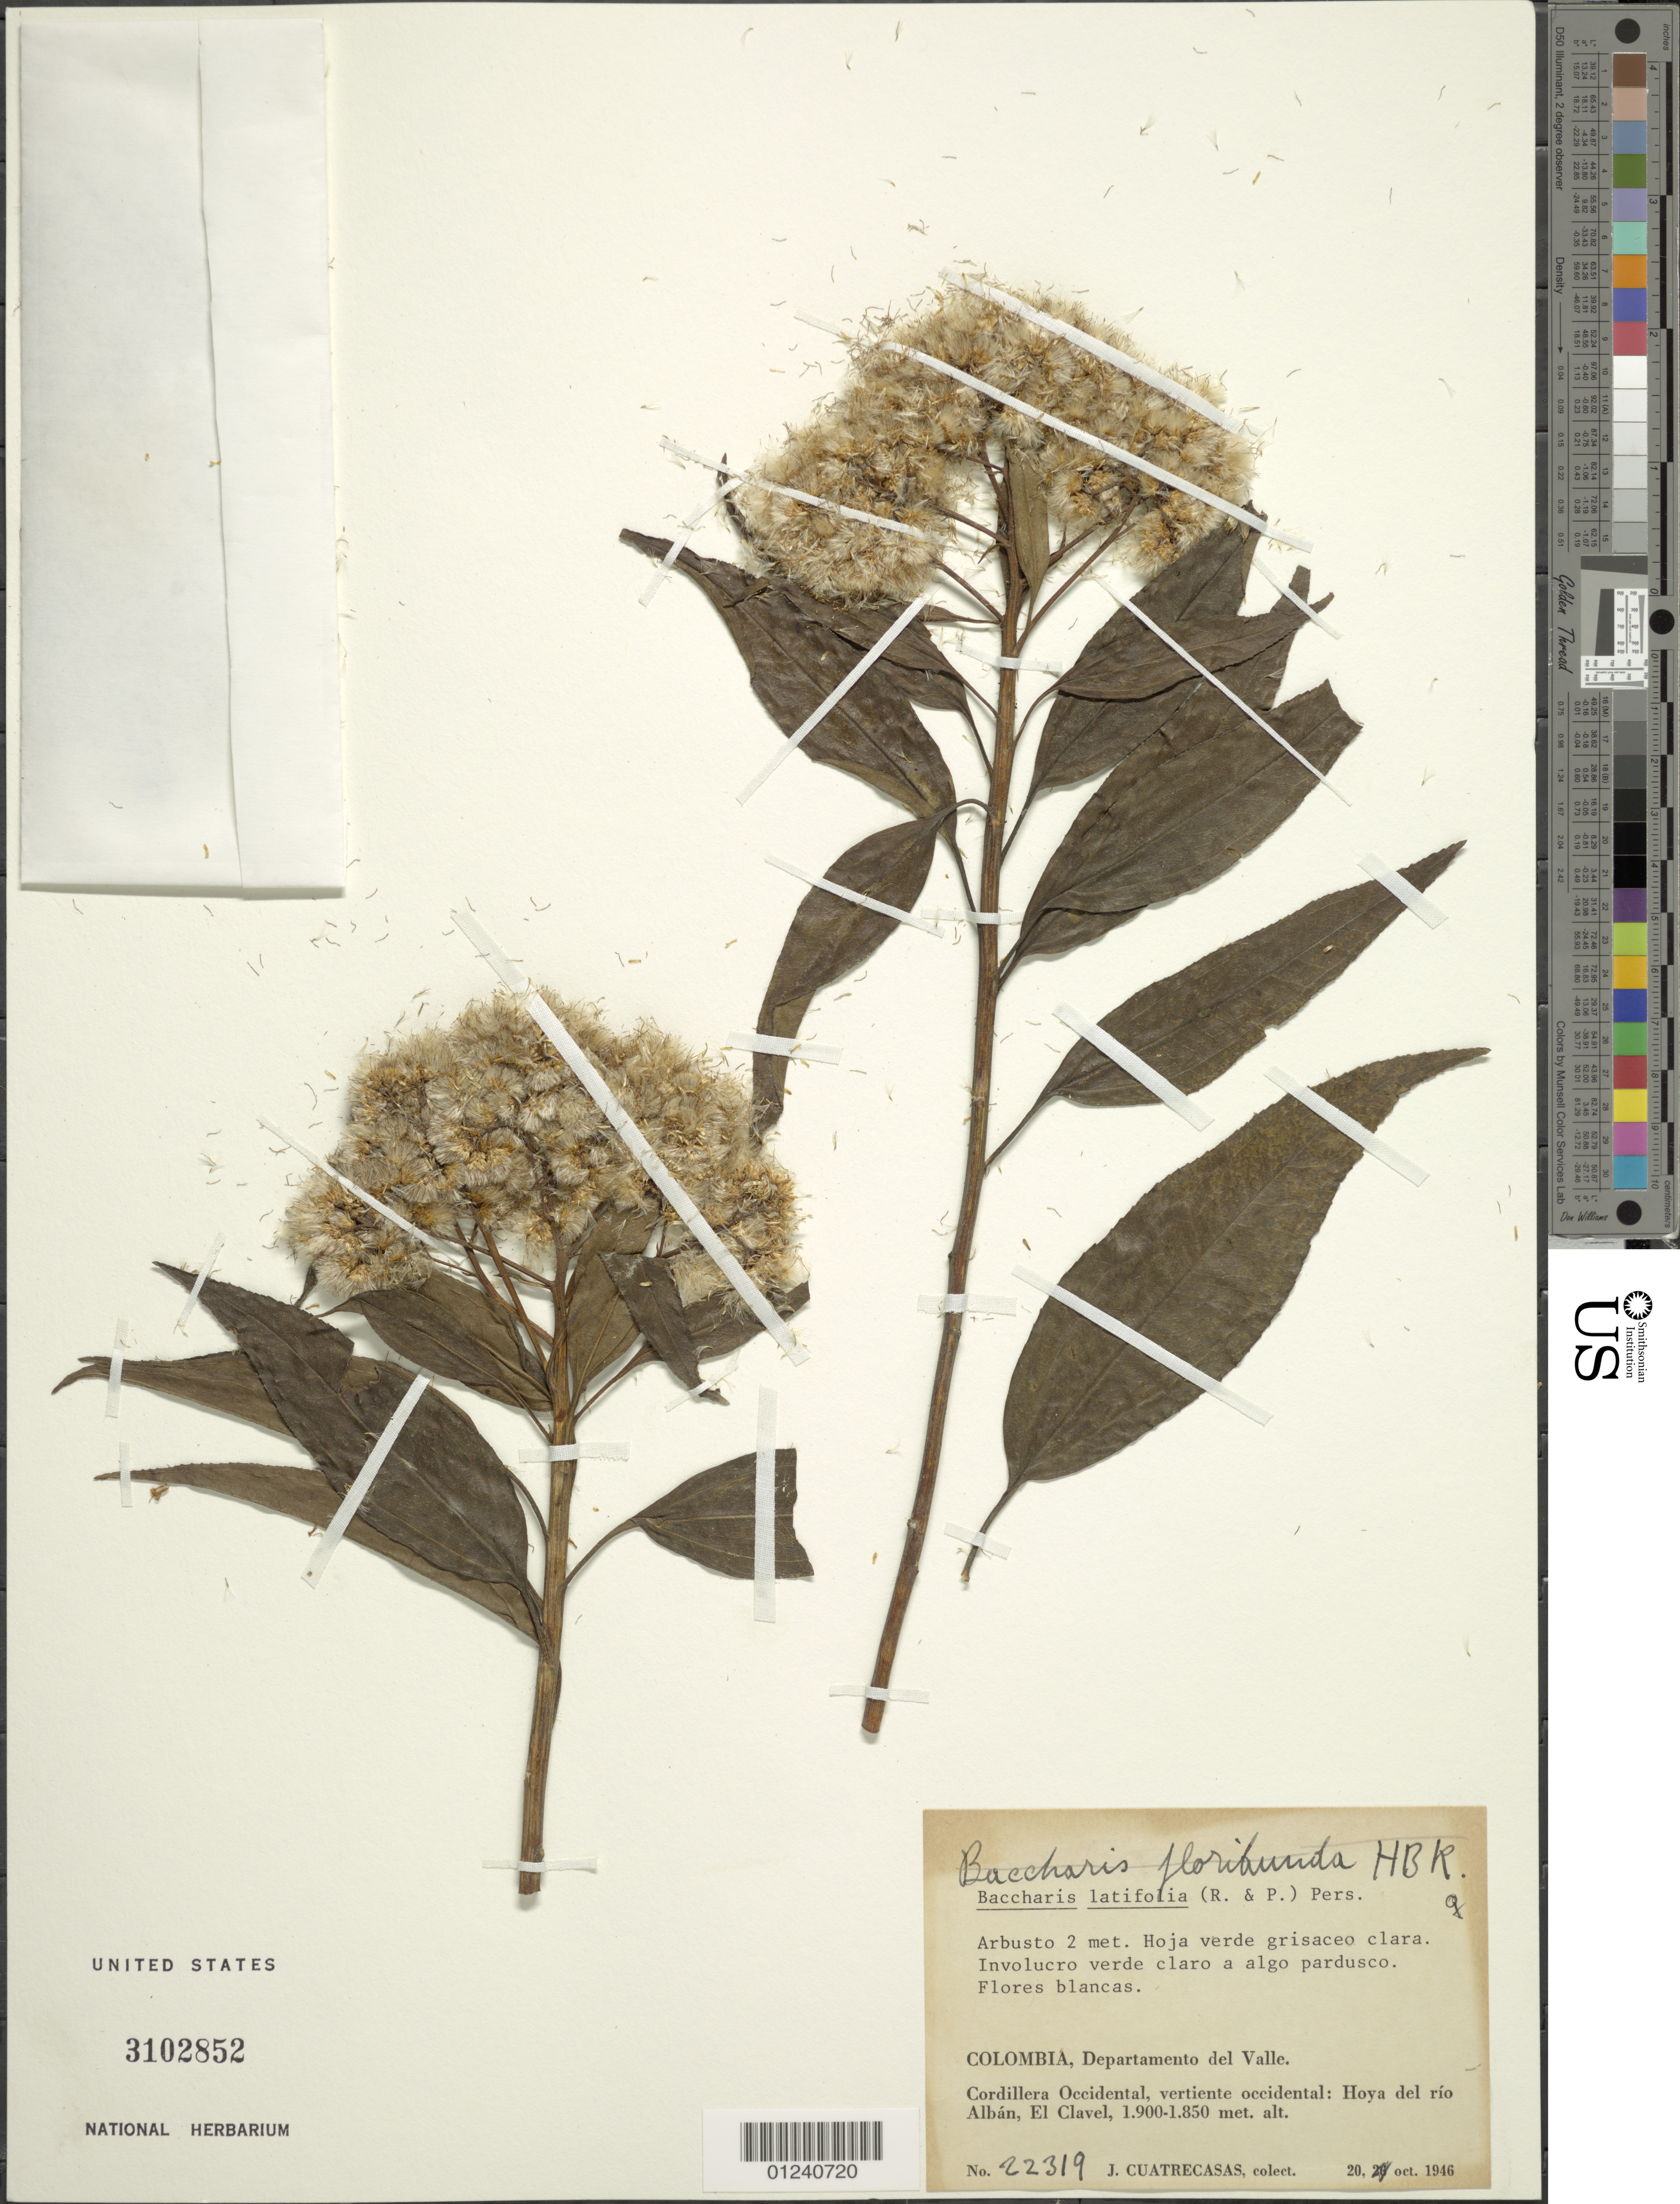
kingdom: Plantae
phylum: Tracheophyta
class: Magnoliopsida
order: Asterales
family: Asteraceae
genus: Baccharis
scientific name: Baccharis latifolia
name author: (Ruiz & Pav.) Pers.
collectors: J. Cuatrecasas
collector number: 22319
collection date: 1946-10-20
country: Colombia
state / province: Valle del Cauca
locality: Cordillero Occidental, vertiente occidental: Hoya del rio Alban, El Clavel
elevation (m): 1850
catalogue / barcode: US 3102852